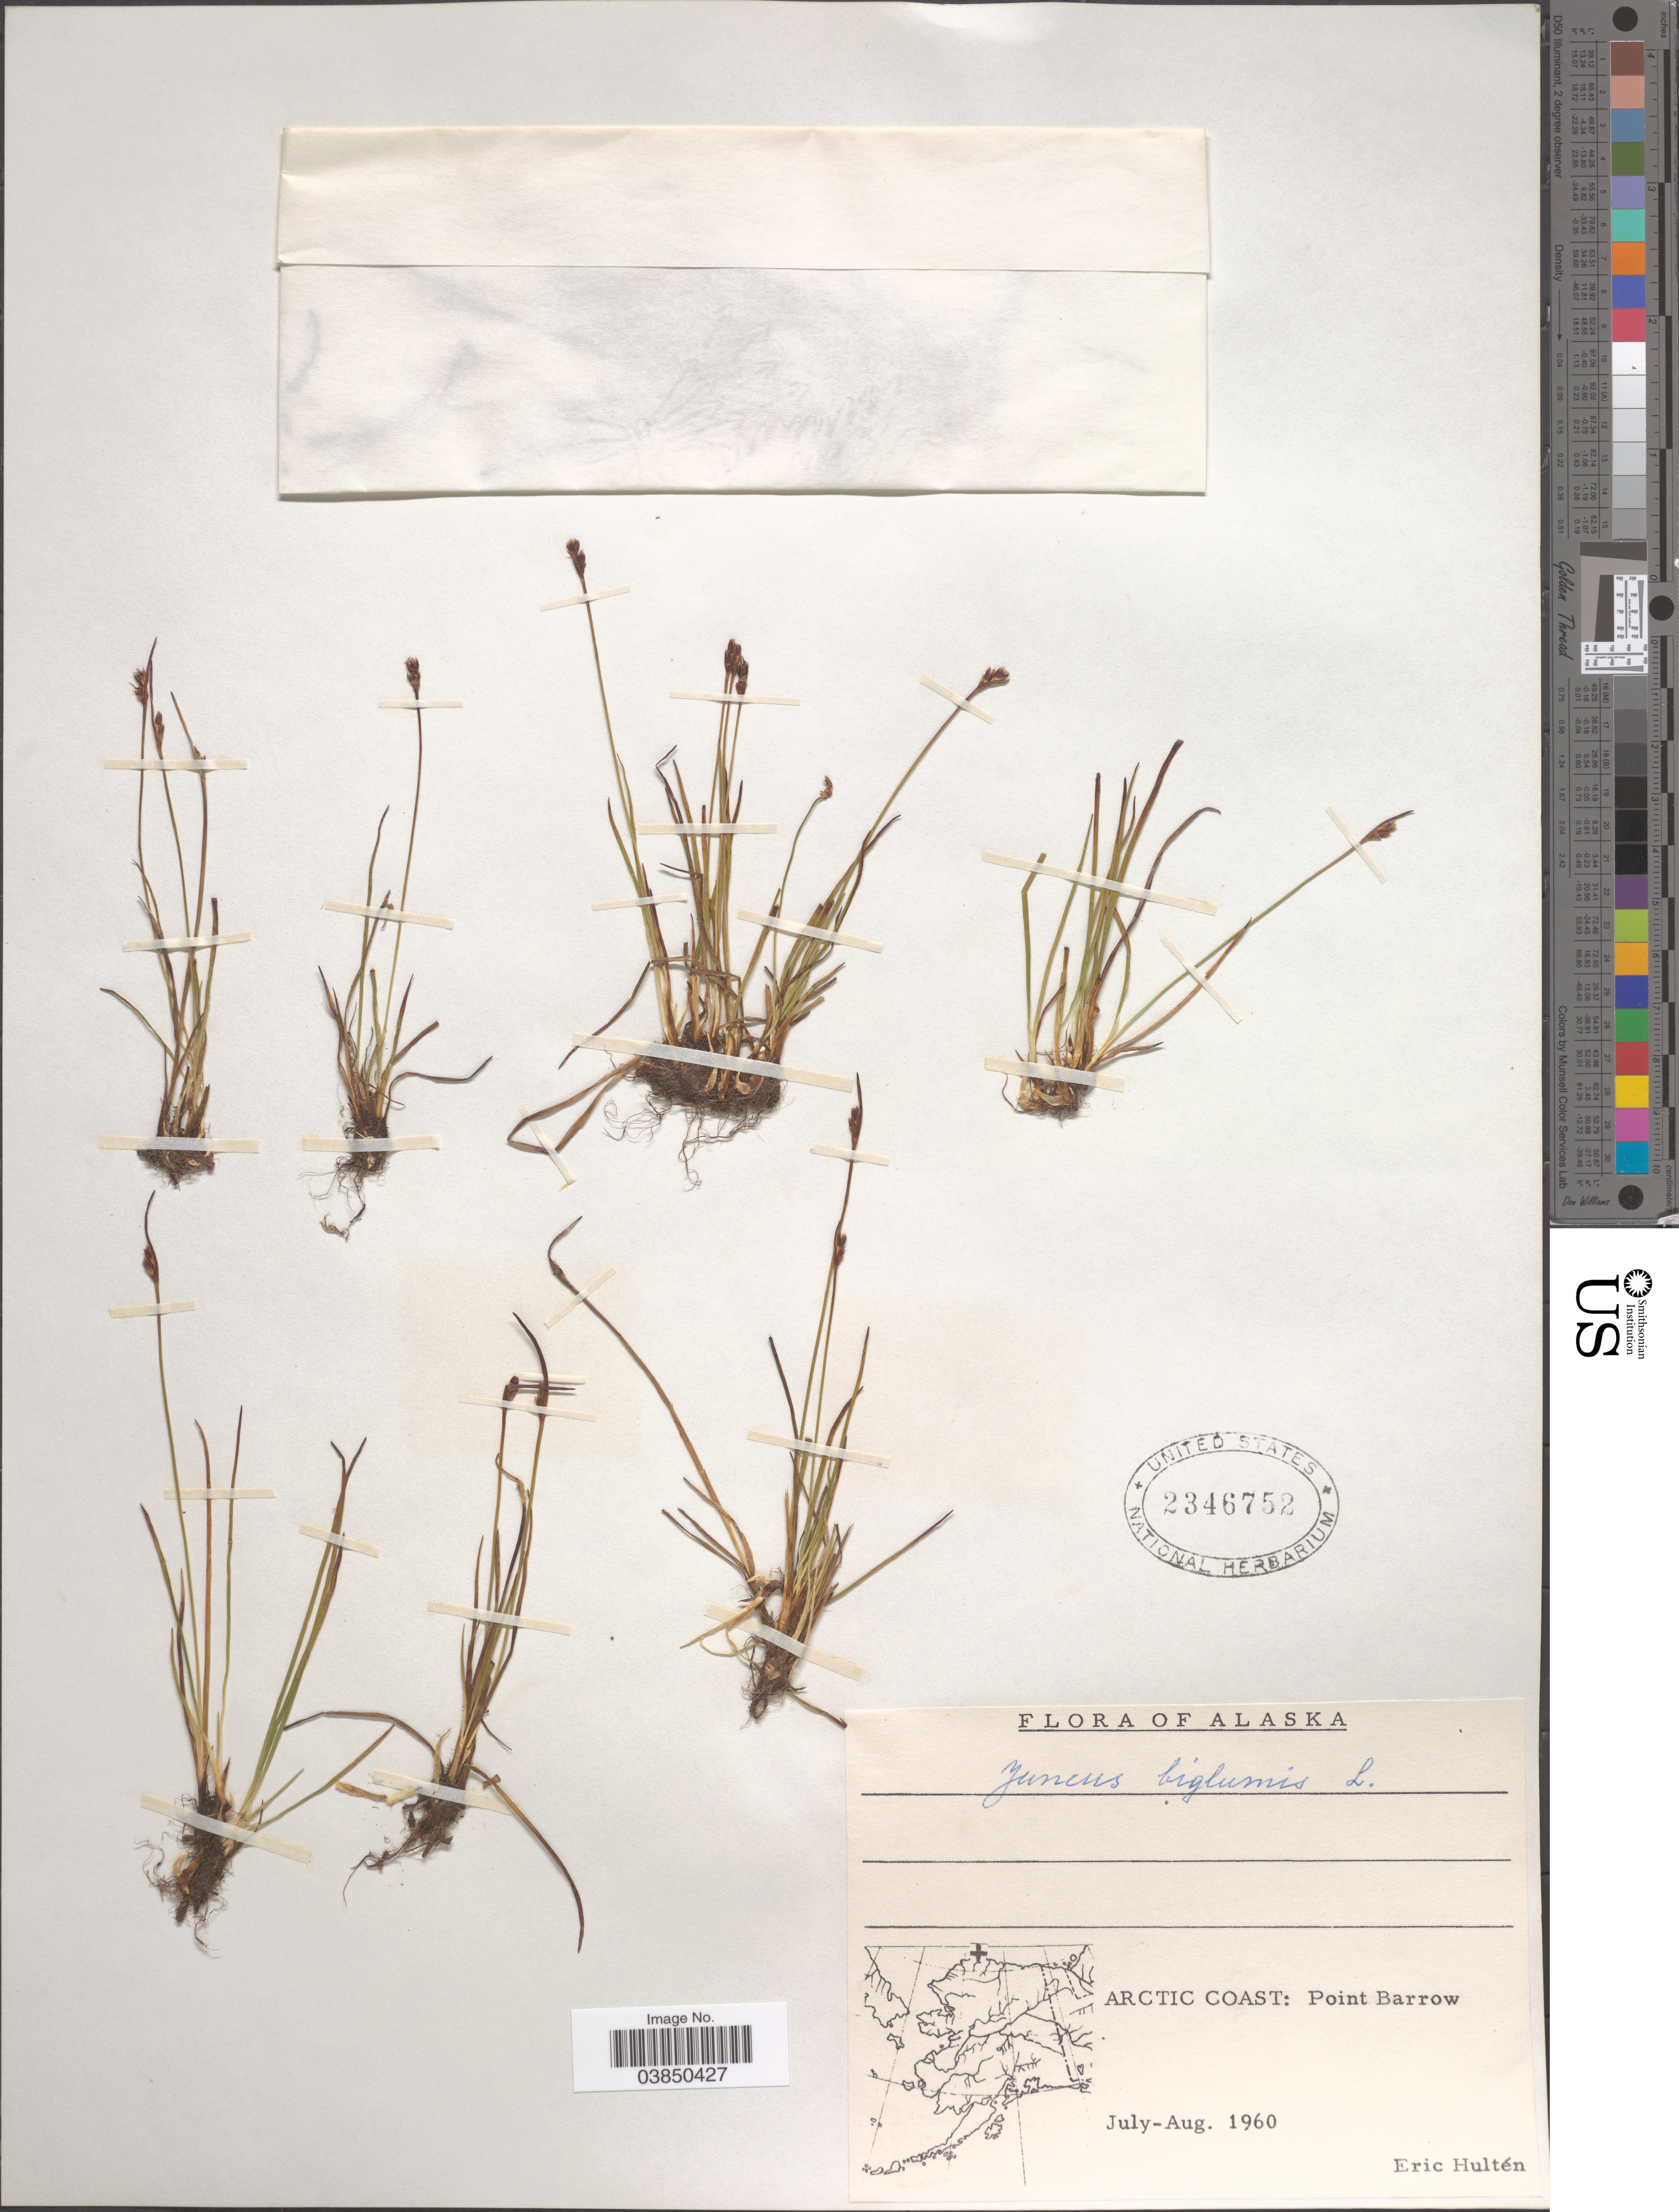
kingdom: Plantae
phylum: Tracheophyta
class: Liliopsida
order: Poales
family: Juncaceae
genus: Juncus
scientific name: Juncus biglumis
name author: L.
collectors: E. G. Hultén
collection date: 1960-07/1960-08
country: United States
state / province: Alaska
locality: Arctic Coast: Point Barrow.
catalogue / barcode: US 2346752